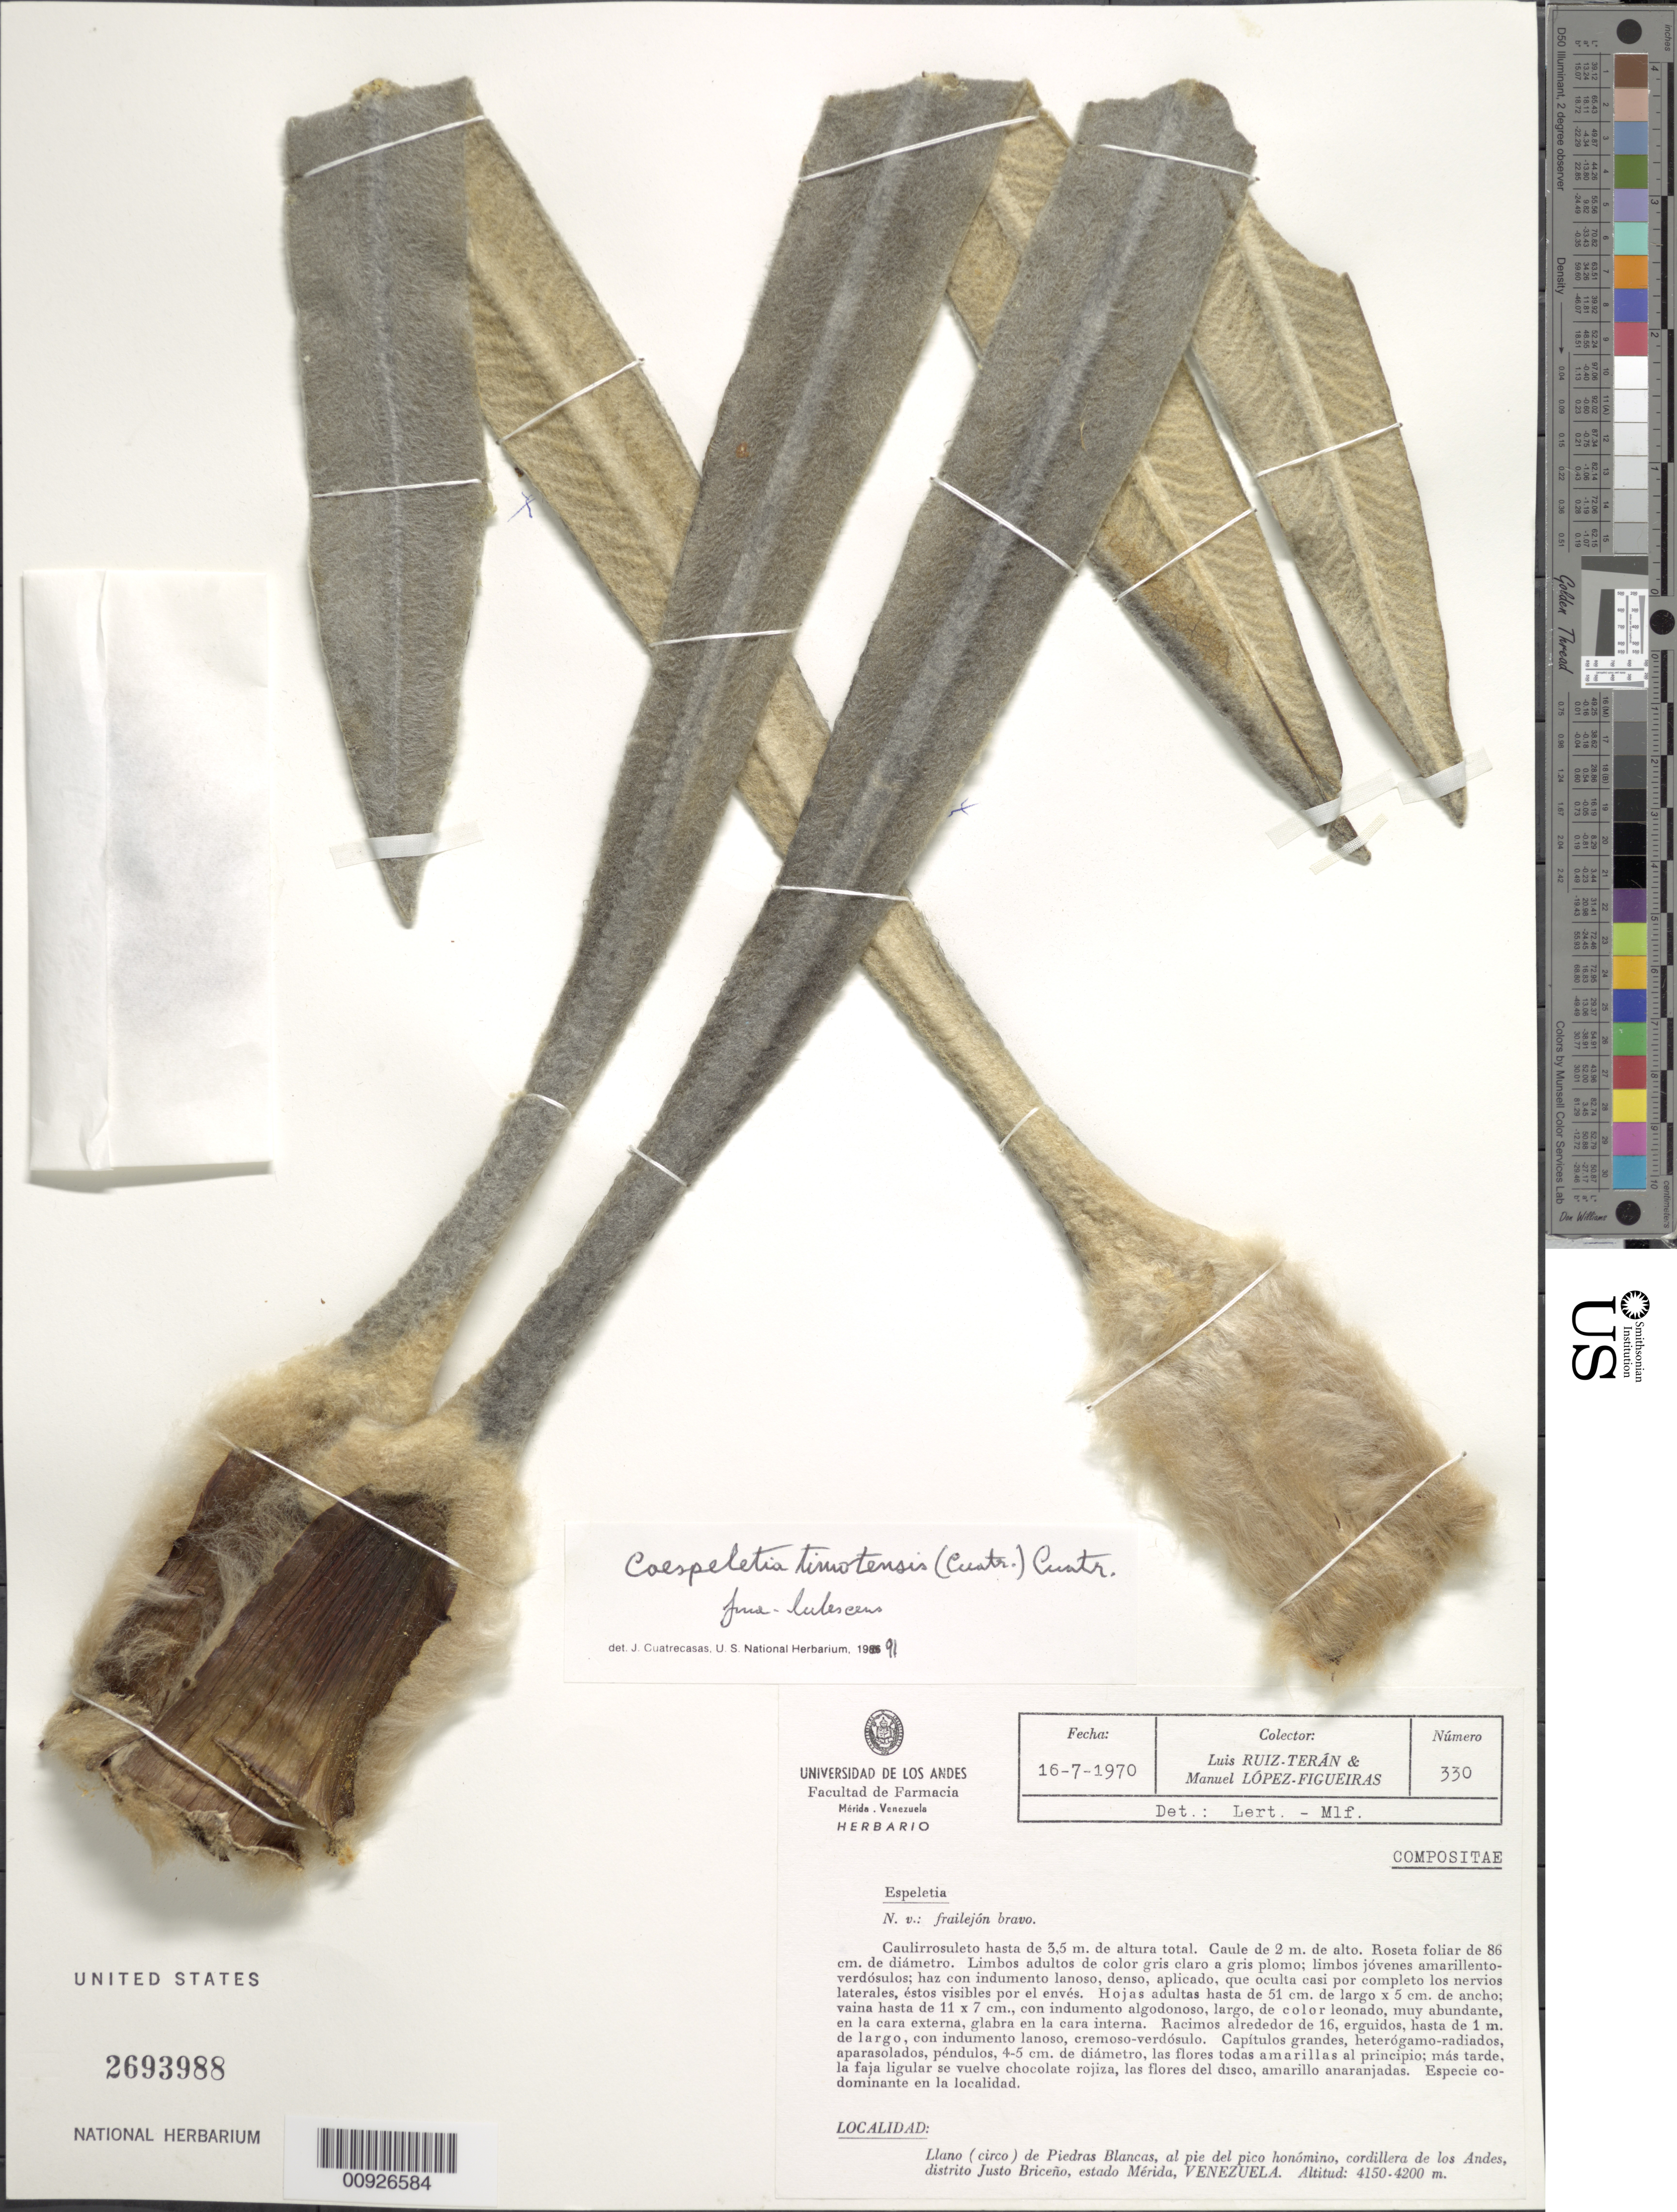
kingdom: Plantae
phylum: Tracheophyta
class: Magnoliopsida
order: Asterales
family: Asteraceae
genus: Coespeletia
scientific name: Coespeletia timotensis f. lutescens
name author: (Cuatrec.) Cuatrec.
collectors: L. E. Ruíz-Terán & M. López Figueiras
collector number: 330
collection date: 1970-07-16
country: Venezuela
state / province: Mérida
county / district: Justo Briceño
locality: Llano (circo) de Piedras Blancas, al pie del pico homónimo, cordillera de los Andes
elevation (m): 4150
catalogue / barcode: US 2693988